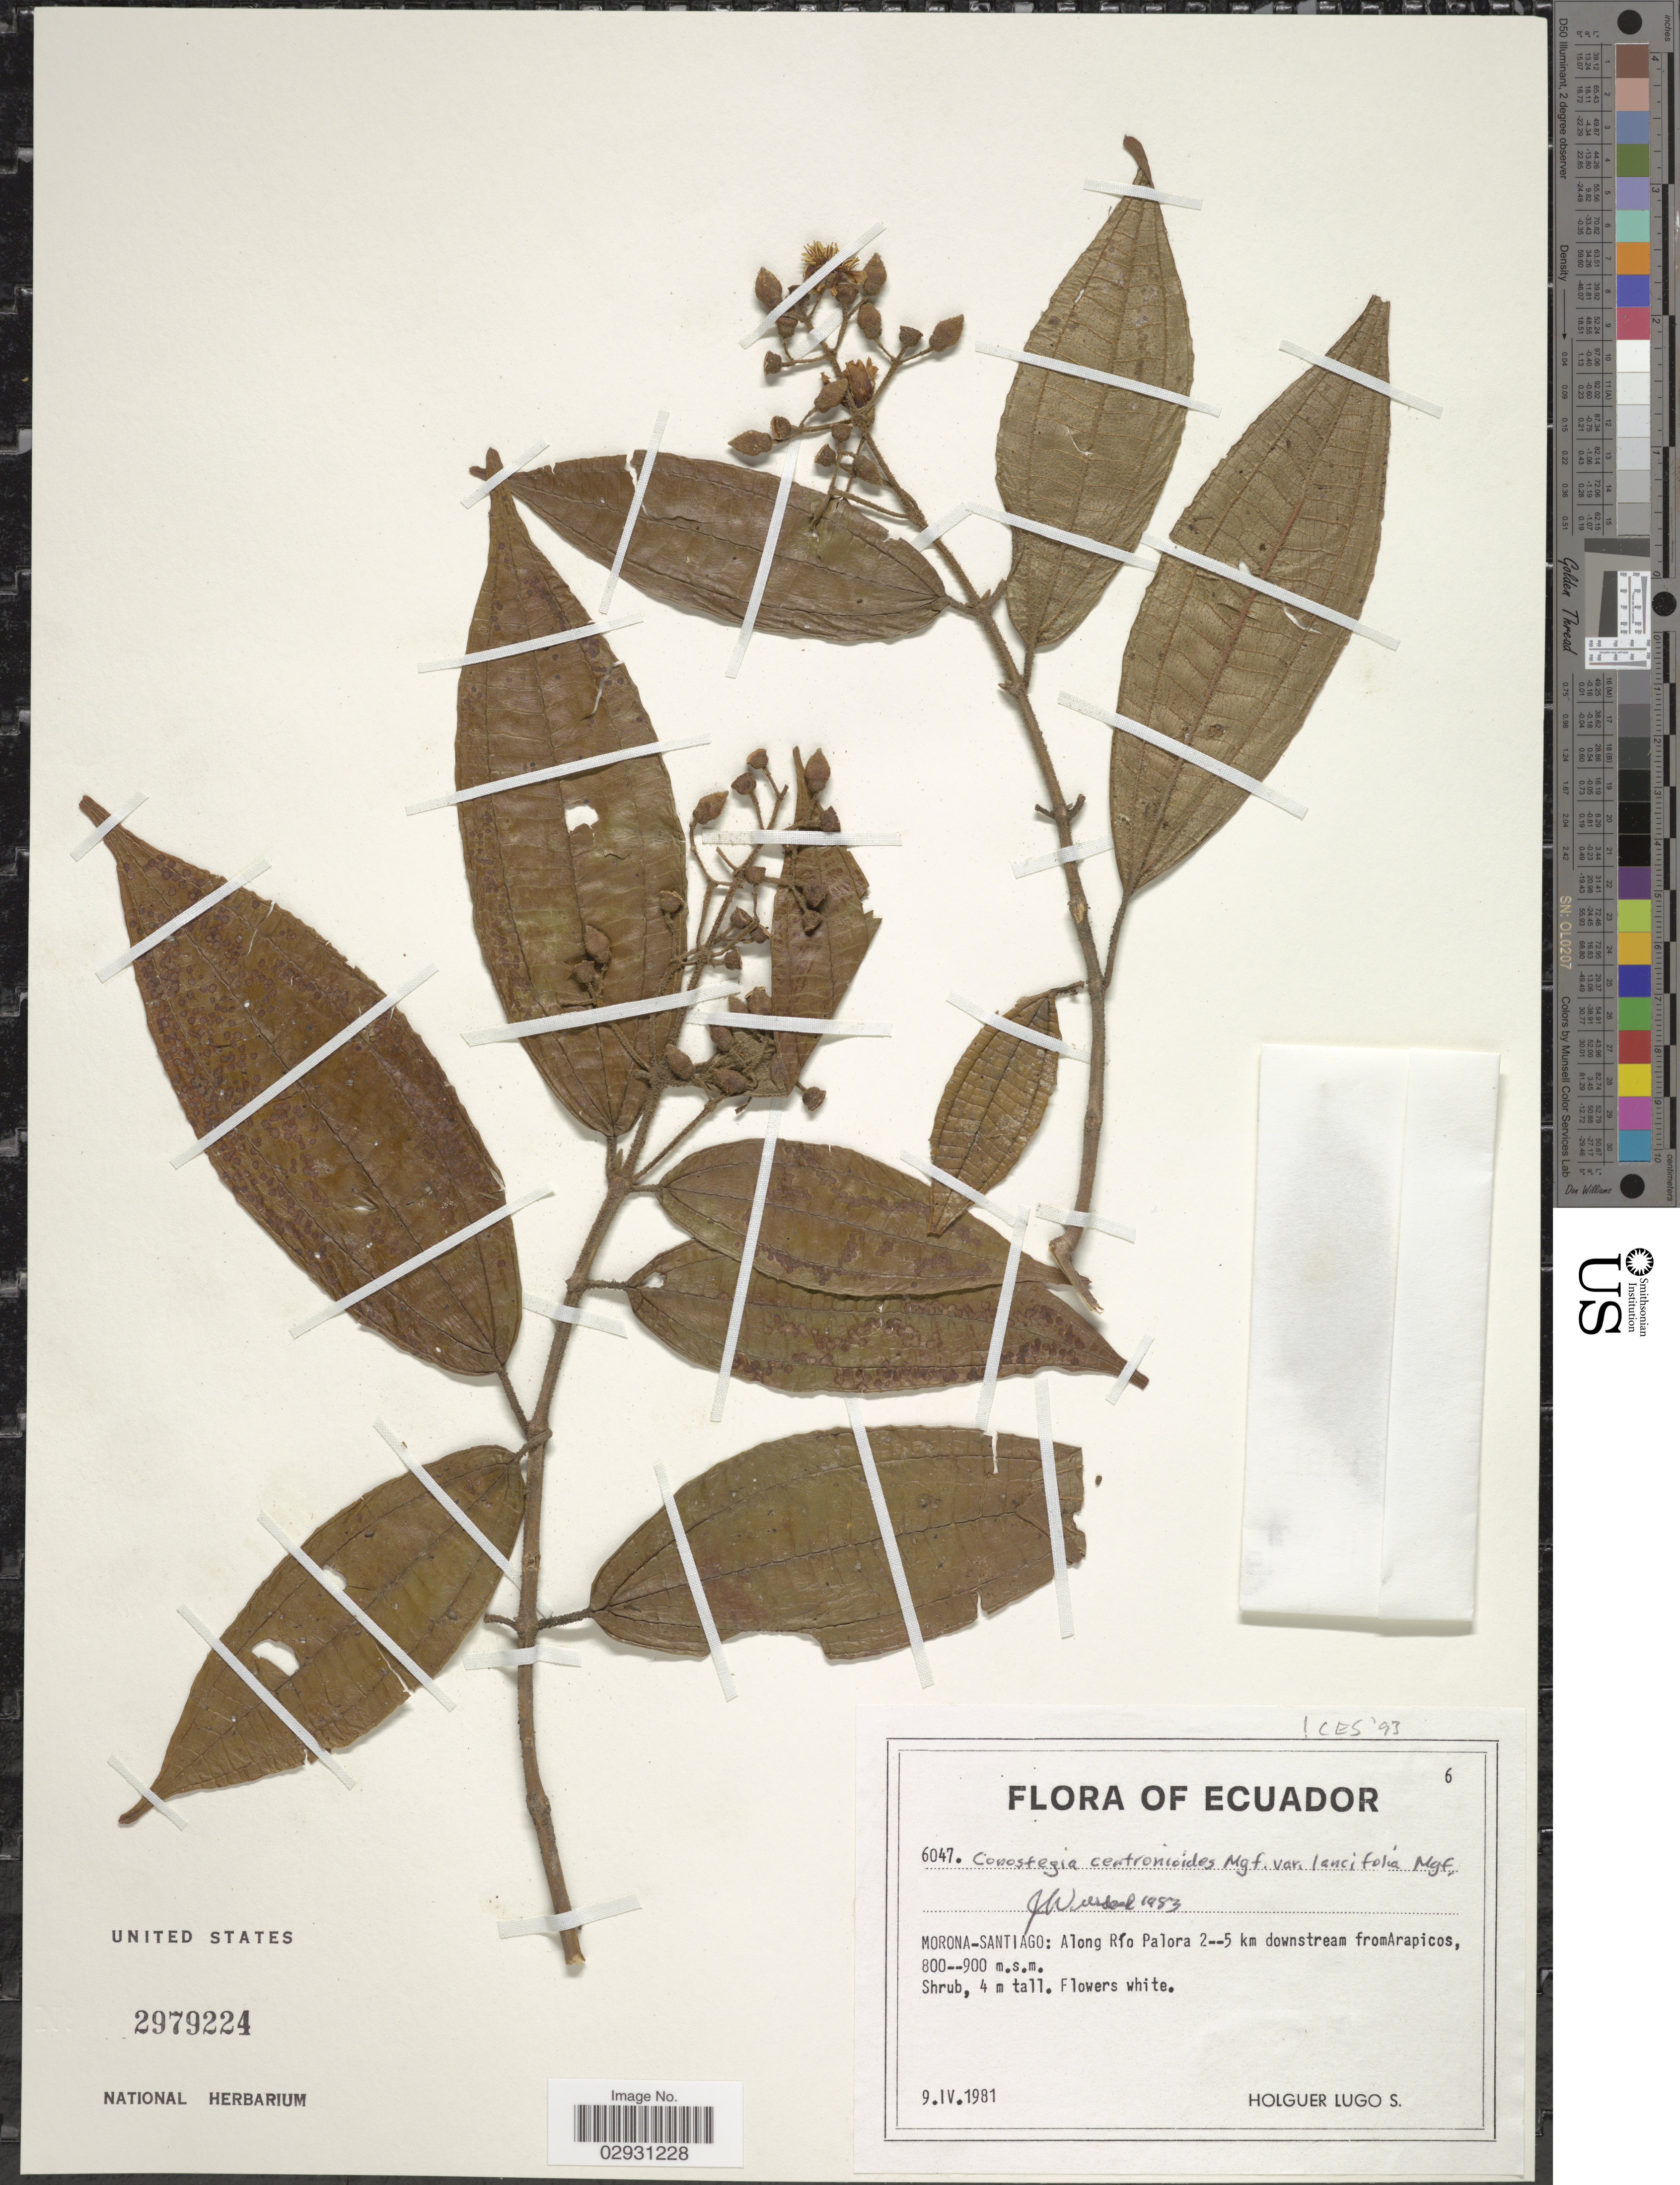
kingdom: Plantae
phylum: Tracheophyta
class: Magnoliopsida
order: Myrtales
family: Melastomataceae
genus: Conostegia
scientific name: Conostegia centronioides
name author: Markgr.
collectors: H. Lugo S.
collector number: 6047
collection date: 1981-04-09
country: Ecuador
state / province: Morona-Santiago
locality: Along Río Palora 2--5 km downstream fromArapicos.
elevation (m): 800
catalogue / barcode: US 2979224